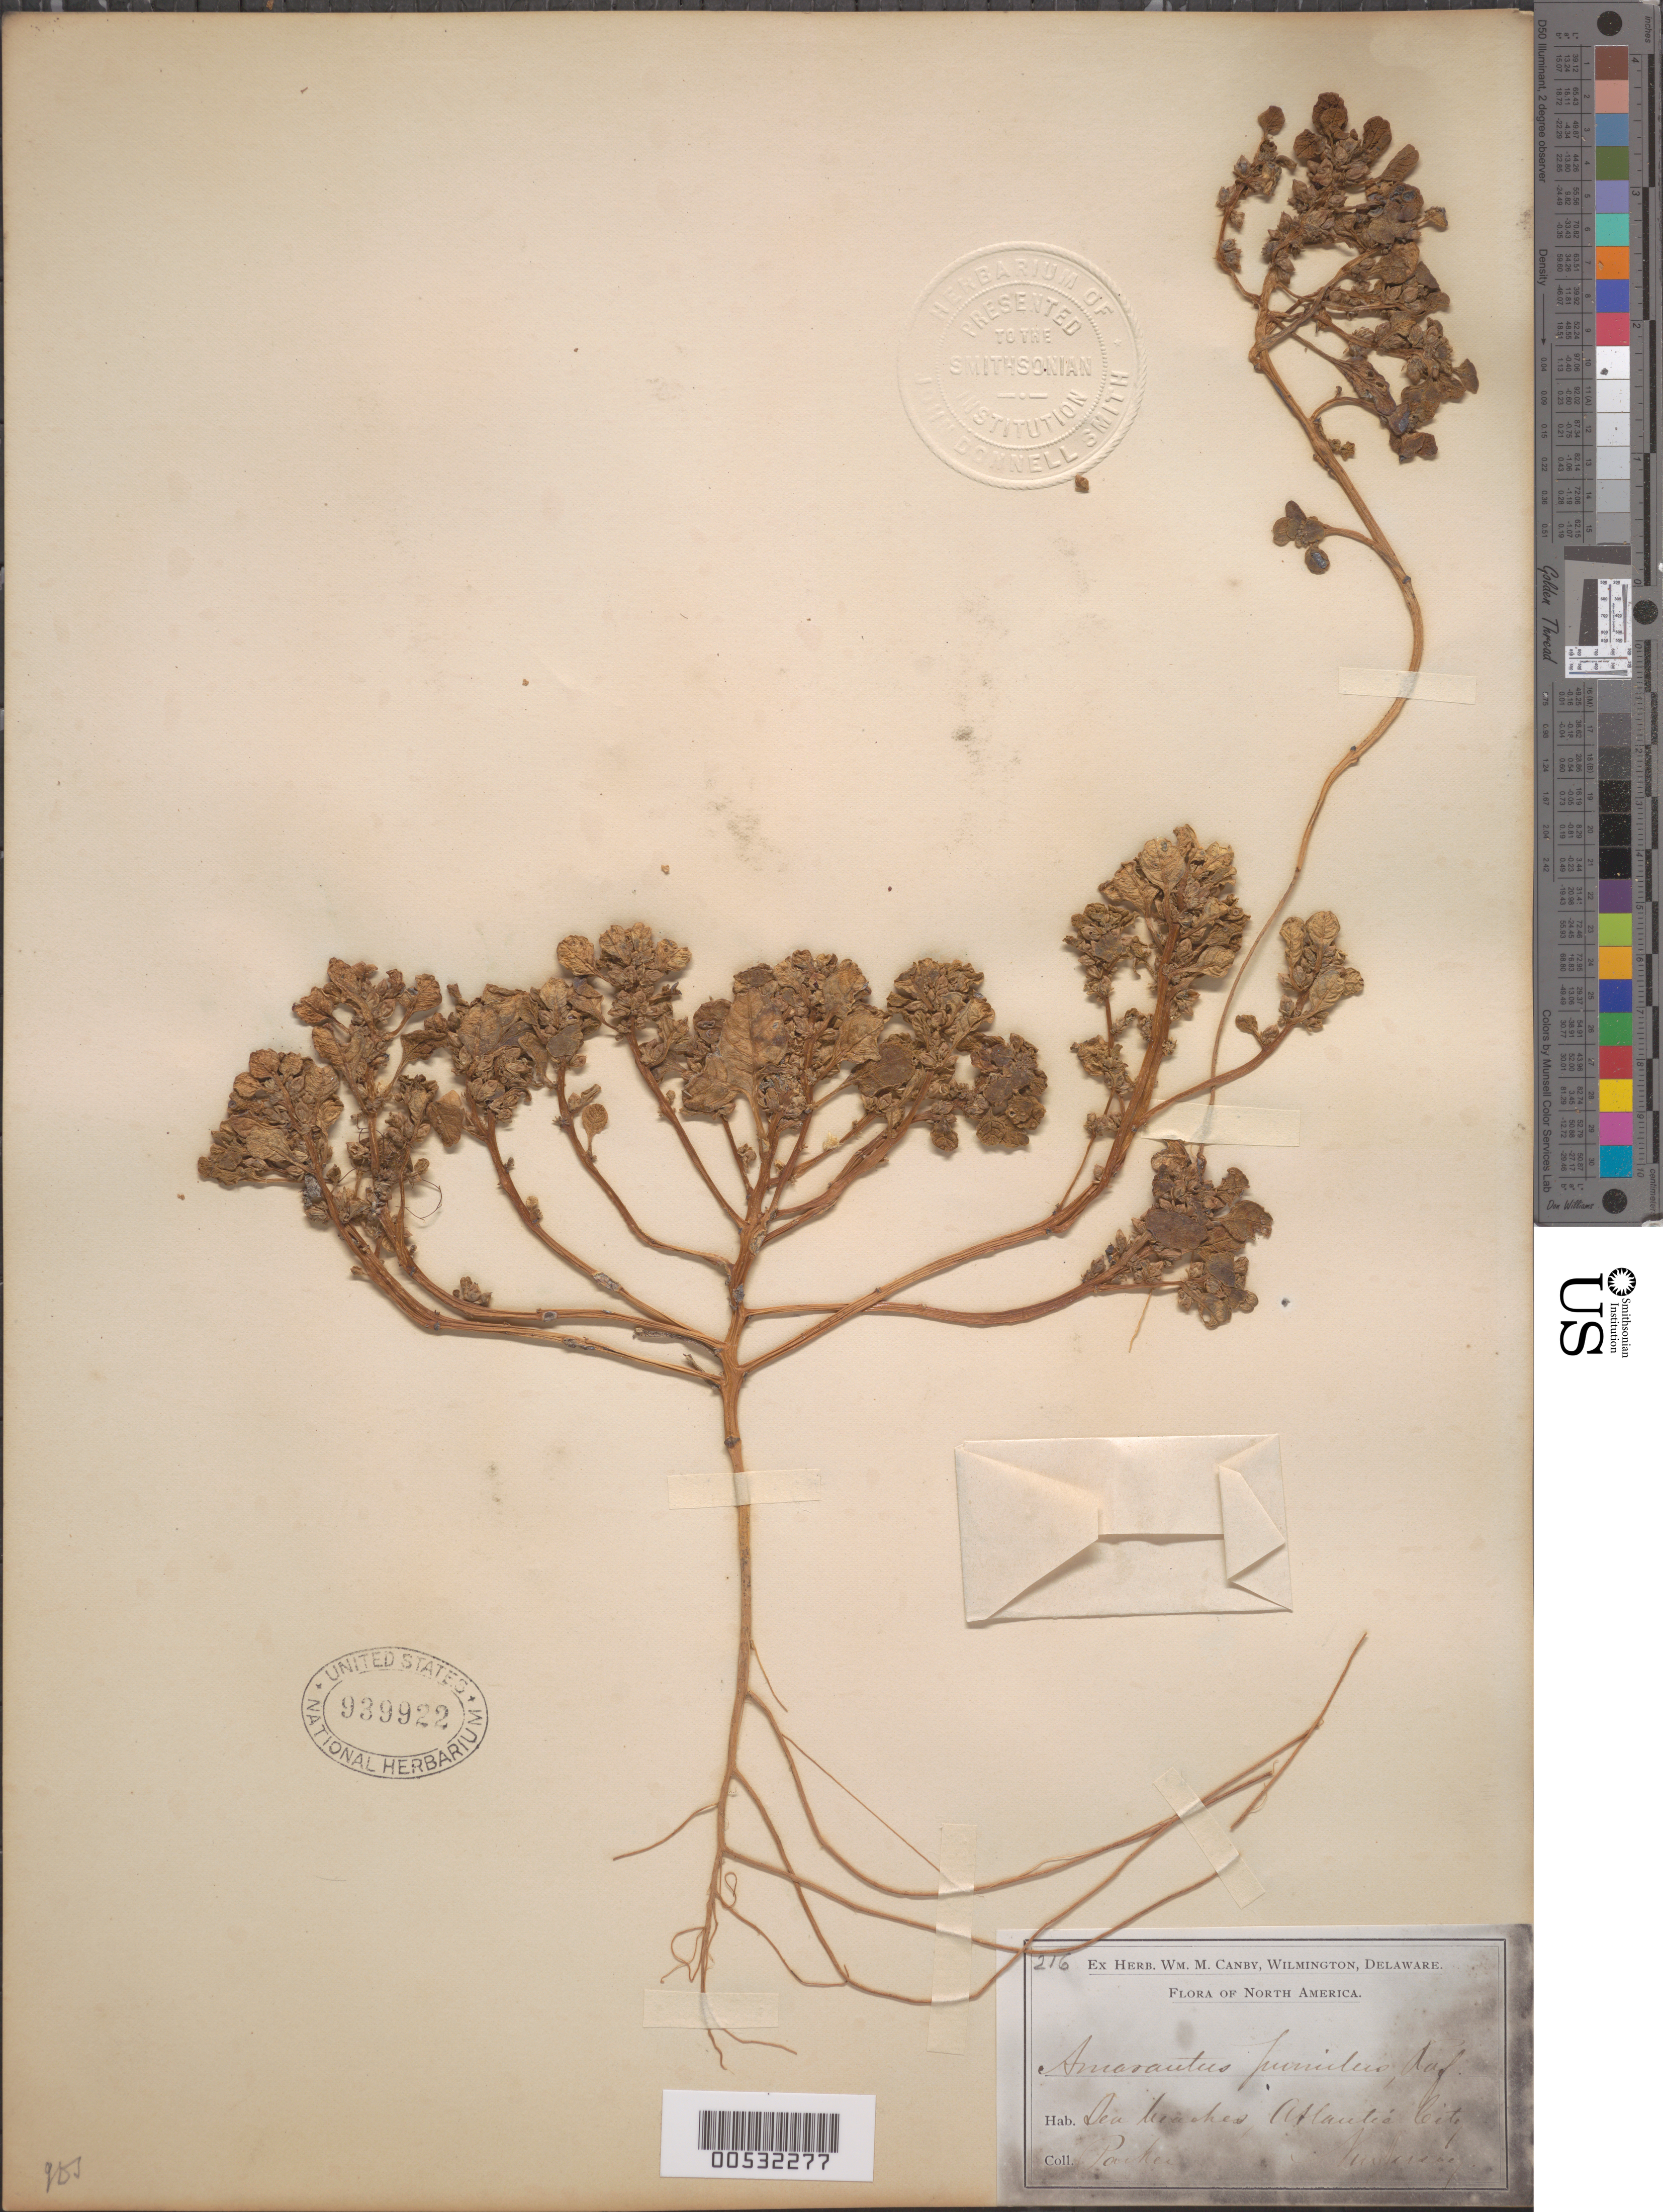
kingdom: Plantae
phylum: Tracheophyta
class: Magnoliopsida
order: Caryophyllales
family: Amaranthaceae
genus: Amaranthus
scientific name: Amaranthus pumilus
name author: Raf.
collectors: -. Parker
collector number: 216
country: United States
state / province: New Jersey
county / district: Atlantic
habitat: Sea beaches.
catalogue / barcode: US 939922